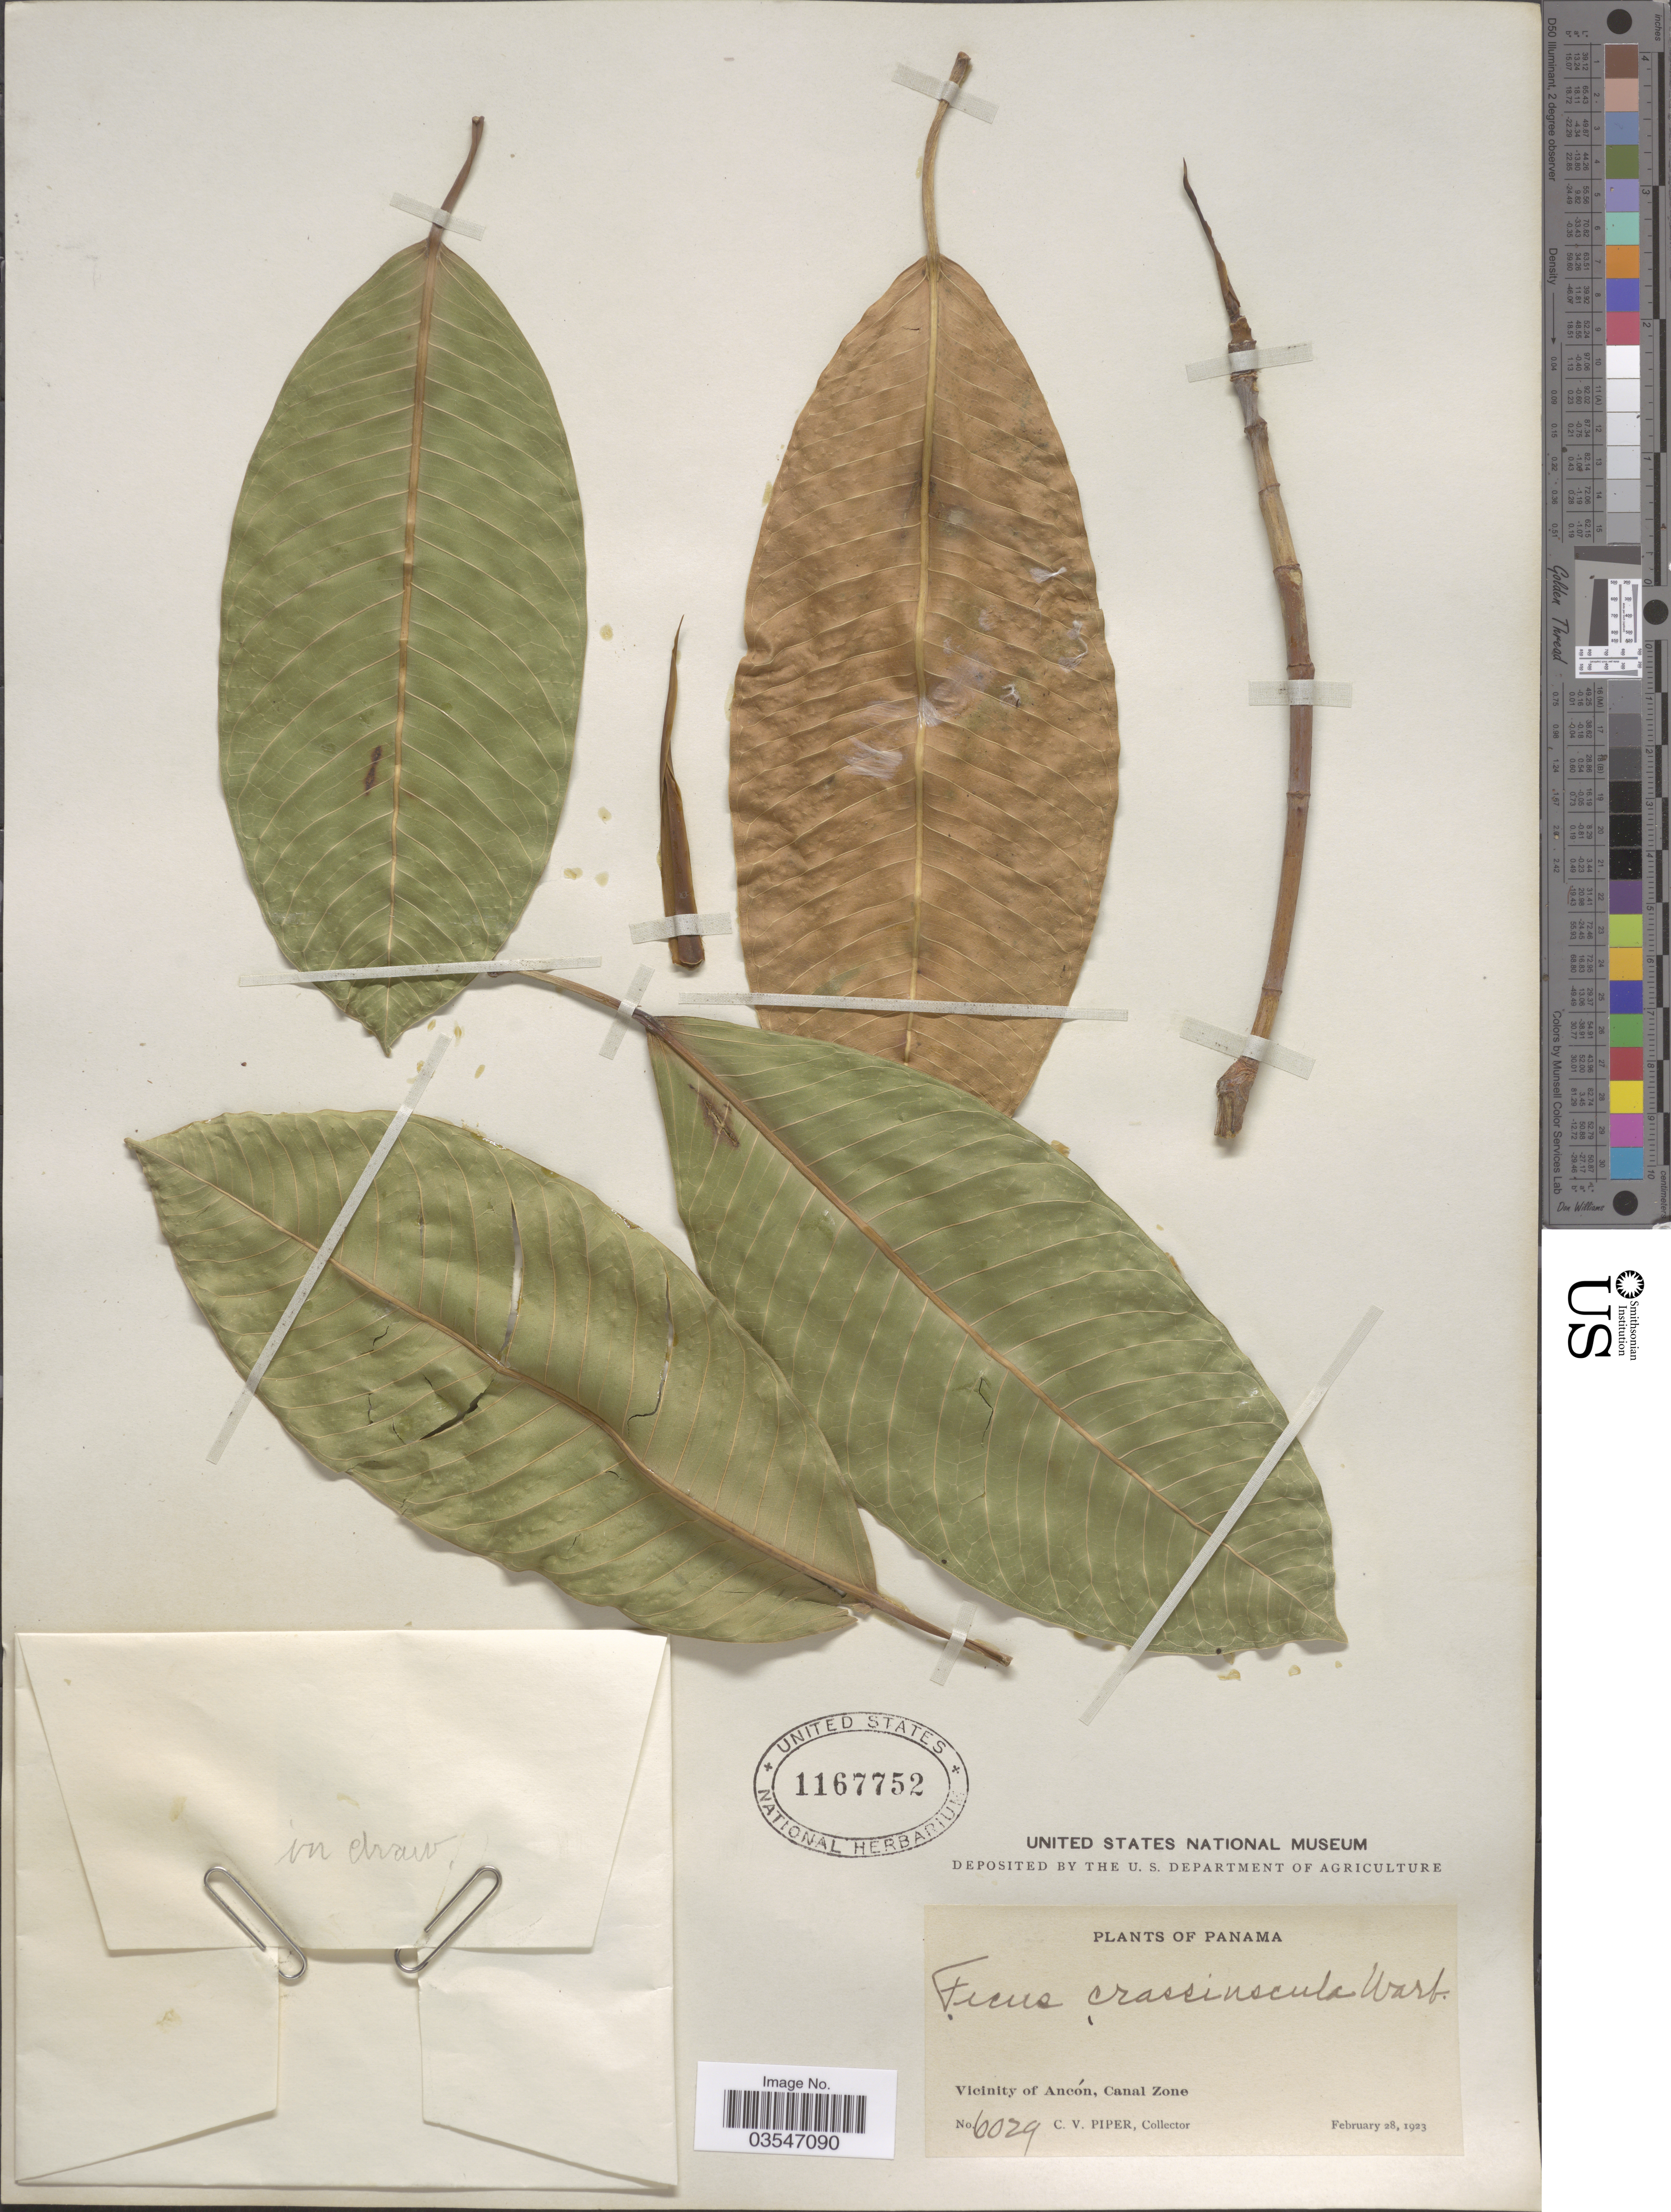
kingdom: Plantae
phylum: Tracheophyta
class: Magnoliopsida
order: Rosales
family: Moraceae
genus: Ficus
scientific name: Ficus crassiuscula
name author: Warb. ex Standl.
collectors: C. V. Piper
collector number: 6029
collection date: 1923-02-28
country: Panama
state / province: Colón / Panamá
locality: Vicinity of Ancón, Canal Zone.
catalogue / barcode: US 1167752